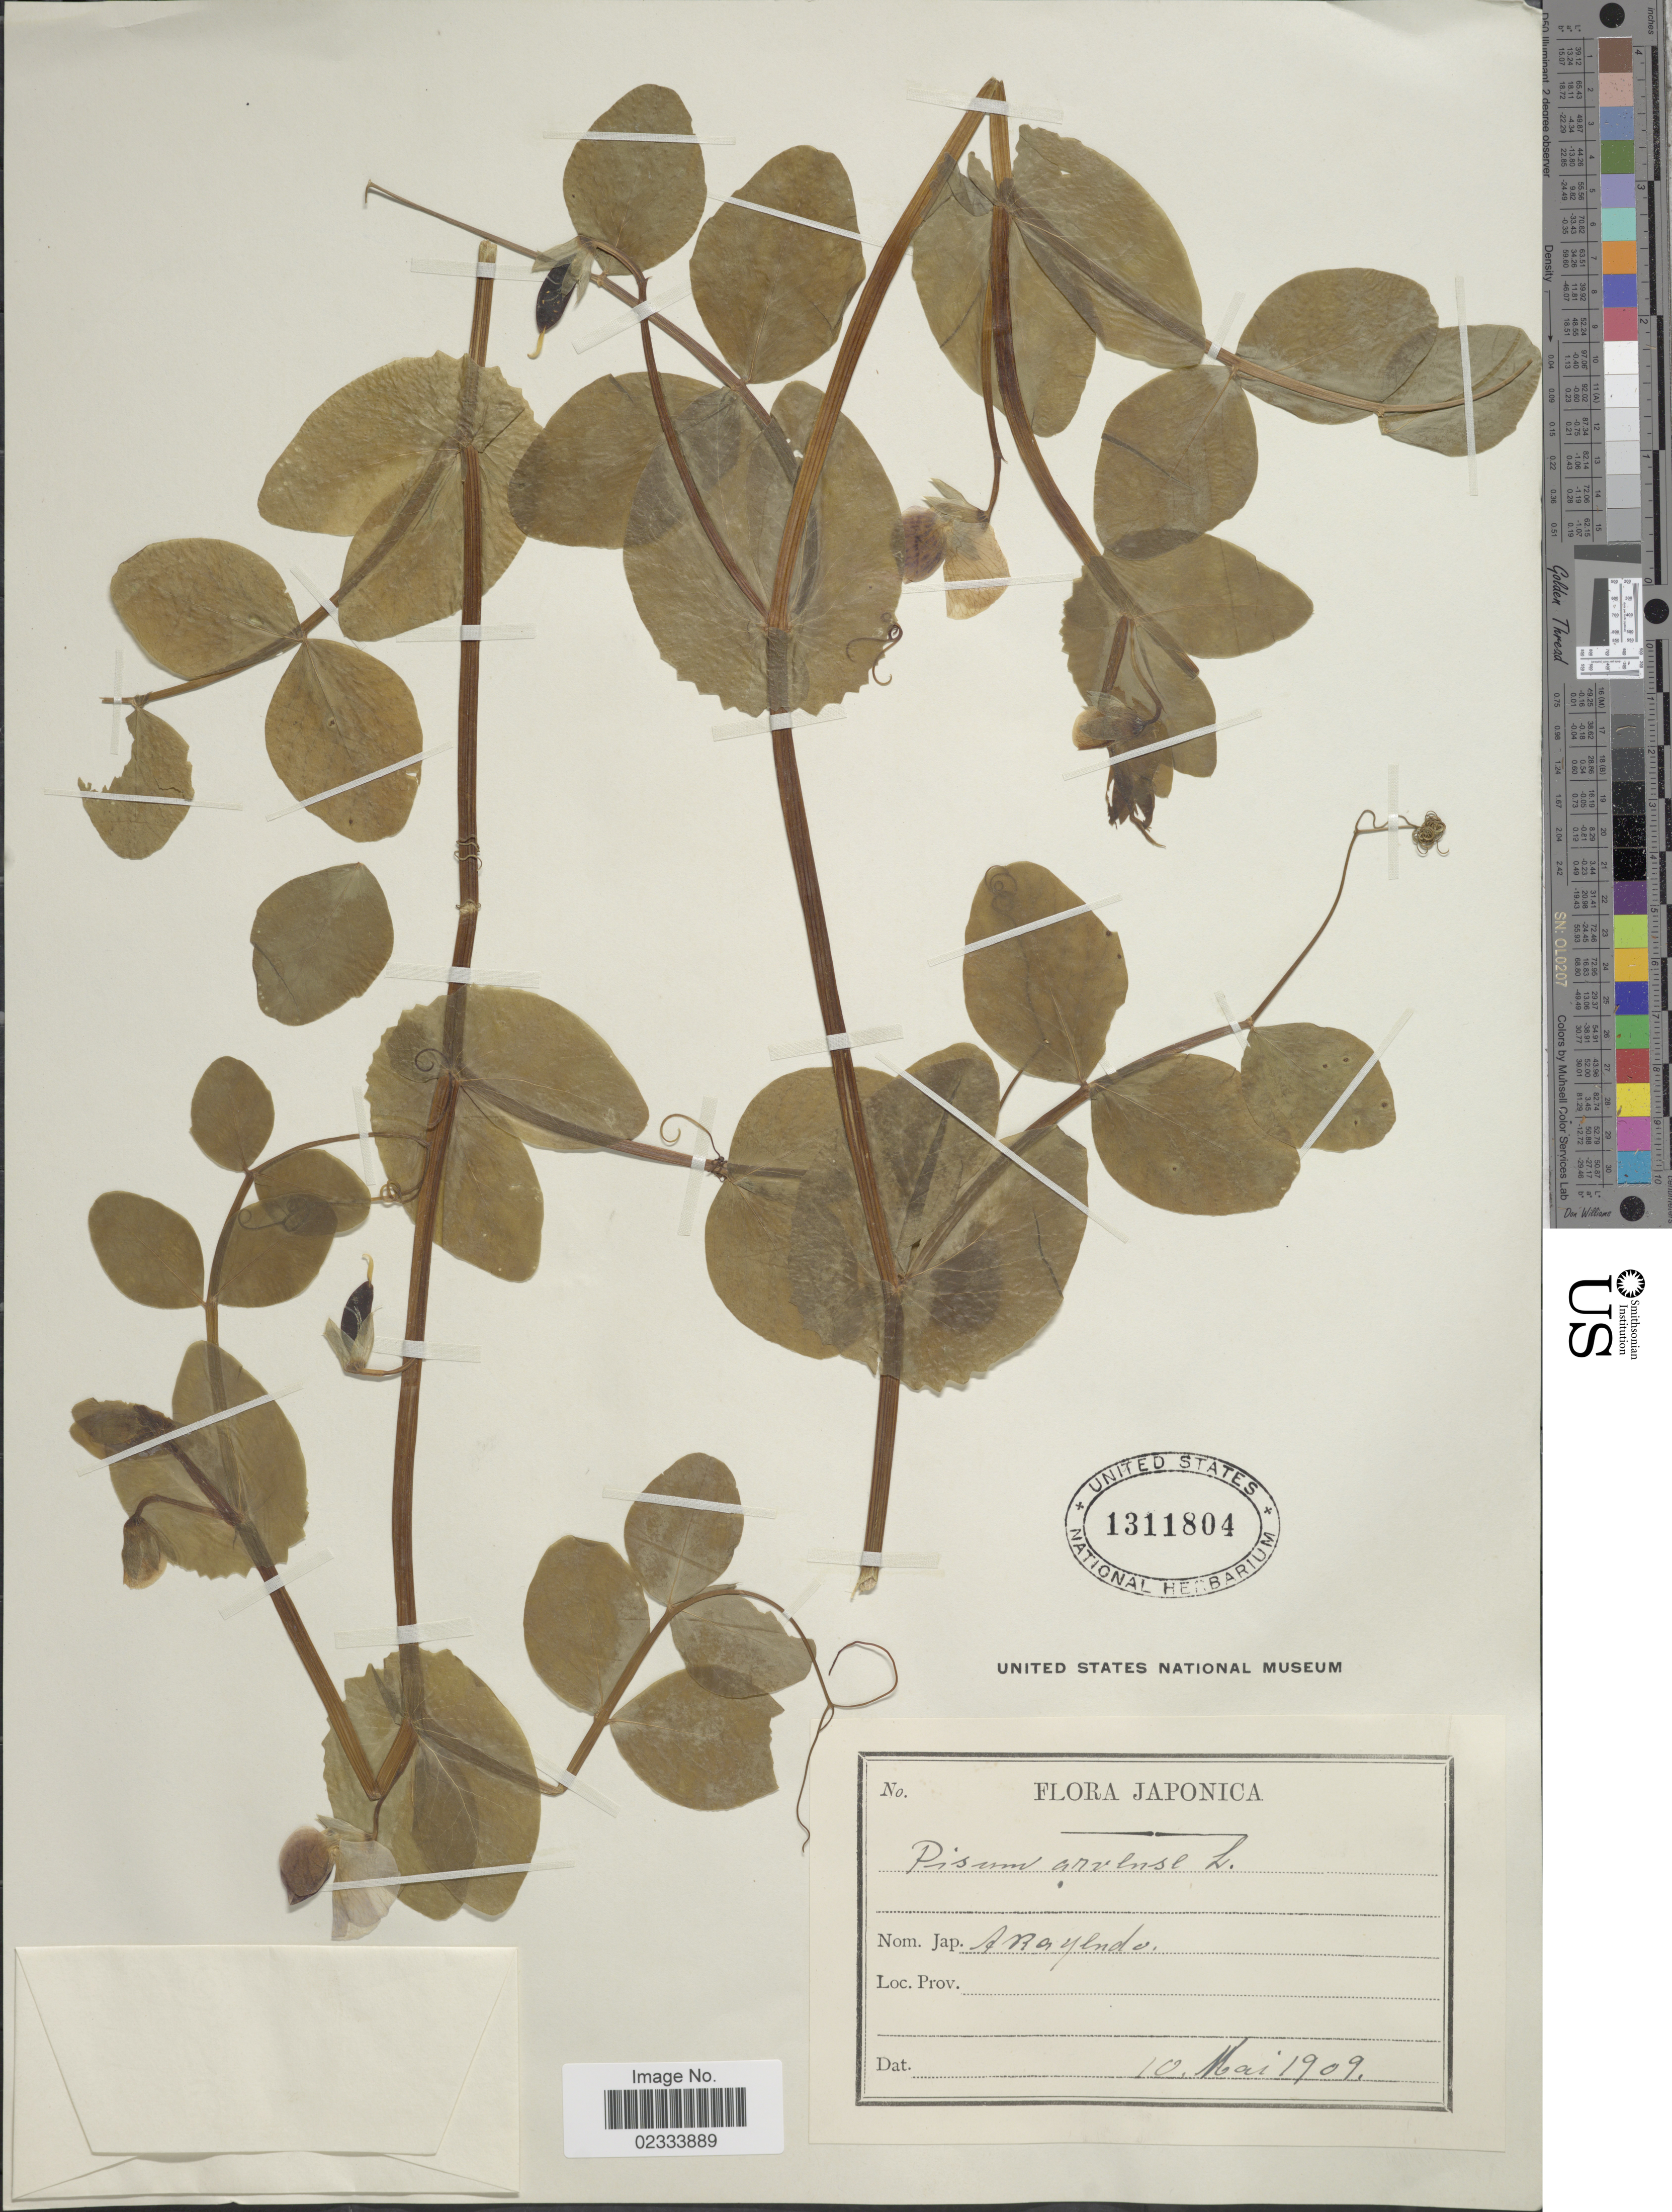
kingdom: Plantae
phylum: Tracheophyta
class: Magnoliopsida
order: Fabales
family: Fabaceae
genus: Pisum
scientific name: Pisum sativum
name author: L.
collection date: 1909-05-10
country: Japan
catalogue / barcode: US 1311804